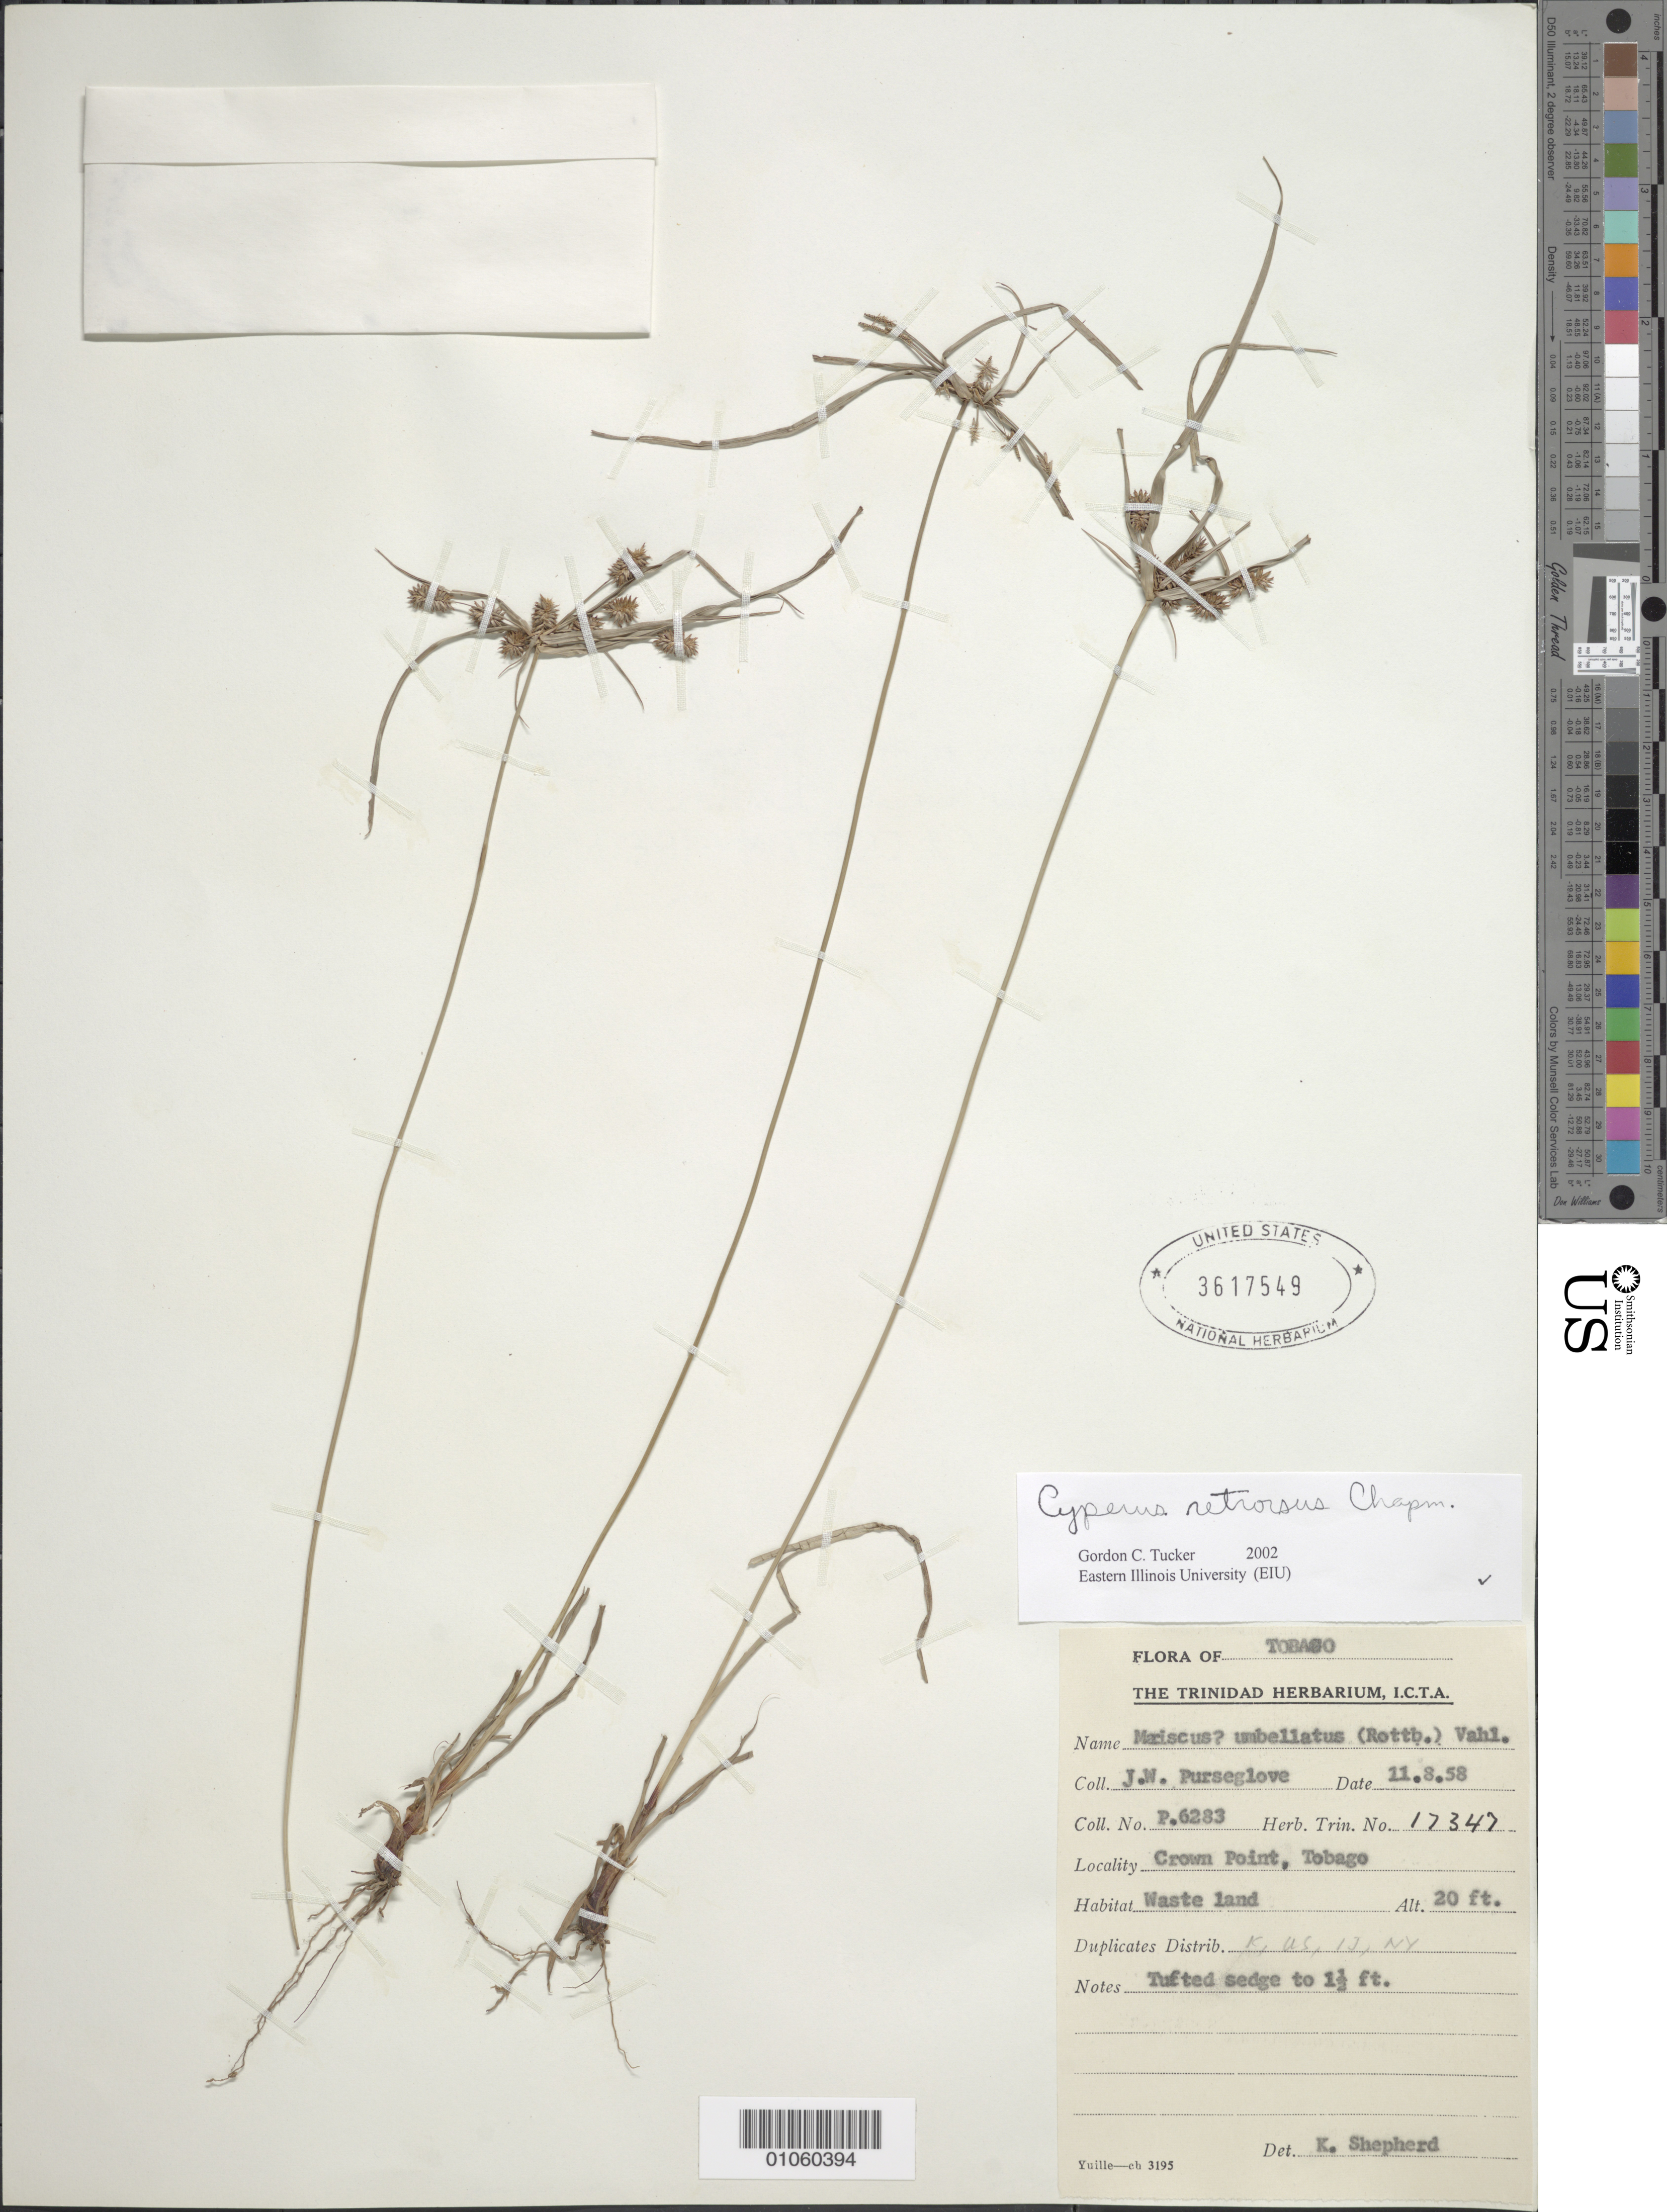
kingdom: Plantae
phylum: Tracheophyta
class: Liliopsida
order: Poales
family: Cyperaceae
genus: Cyperus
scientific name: Cyperus retrorsus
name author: Chapm.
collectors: J. Purseglove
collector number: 6283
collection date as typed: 11 Aug 1958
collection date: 1958-08-11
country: Trinidad and Tobago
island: Tobago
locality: Crown Point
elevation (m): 6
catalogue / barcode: US 3617549